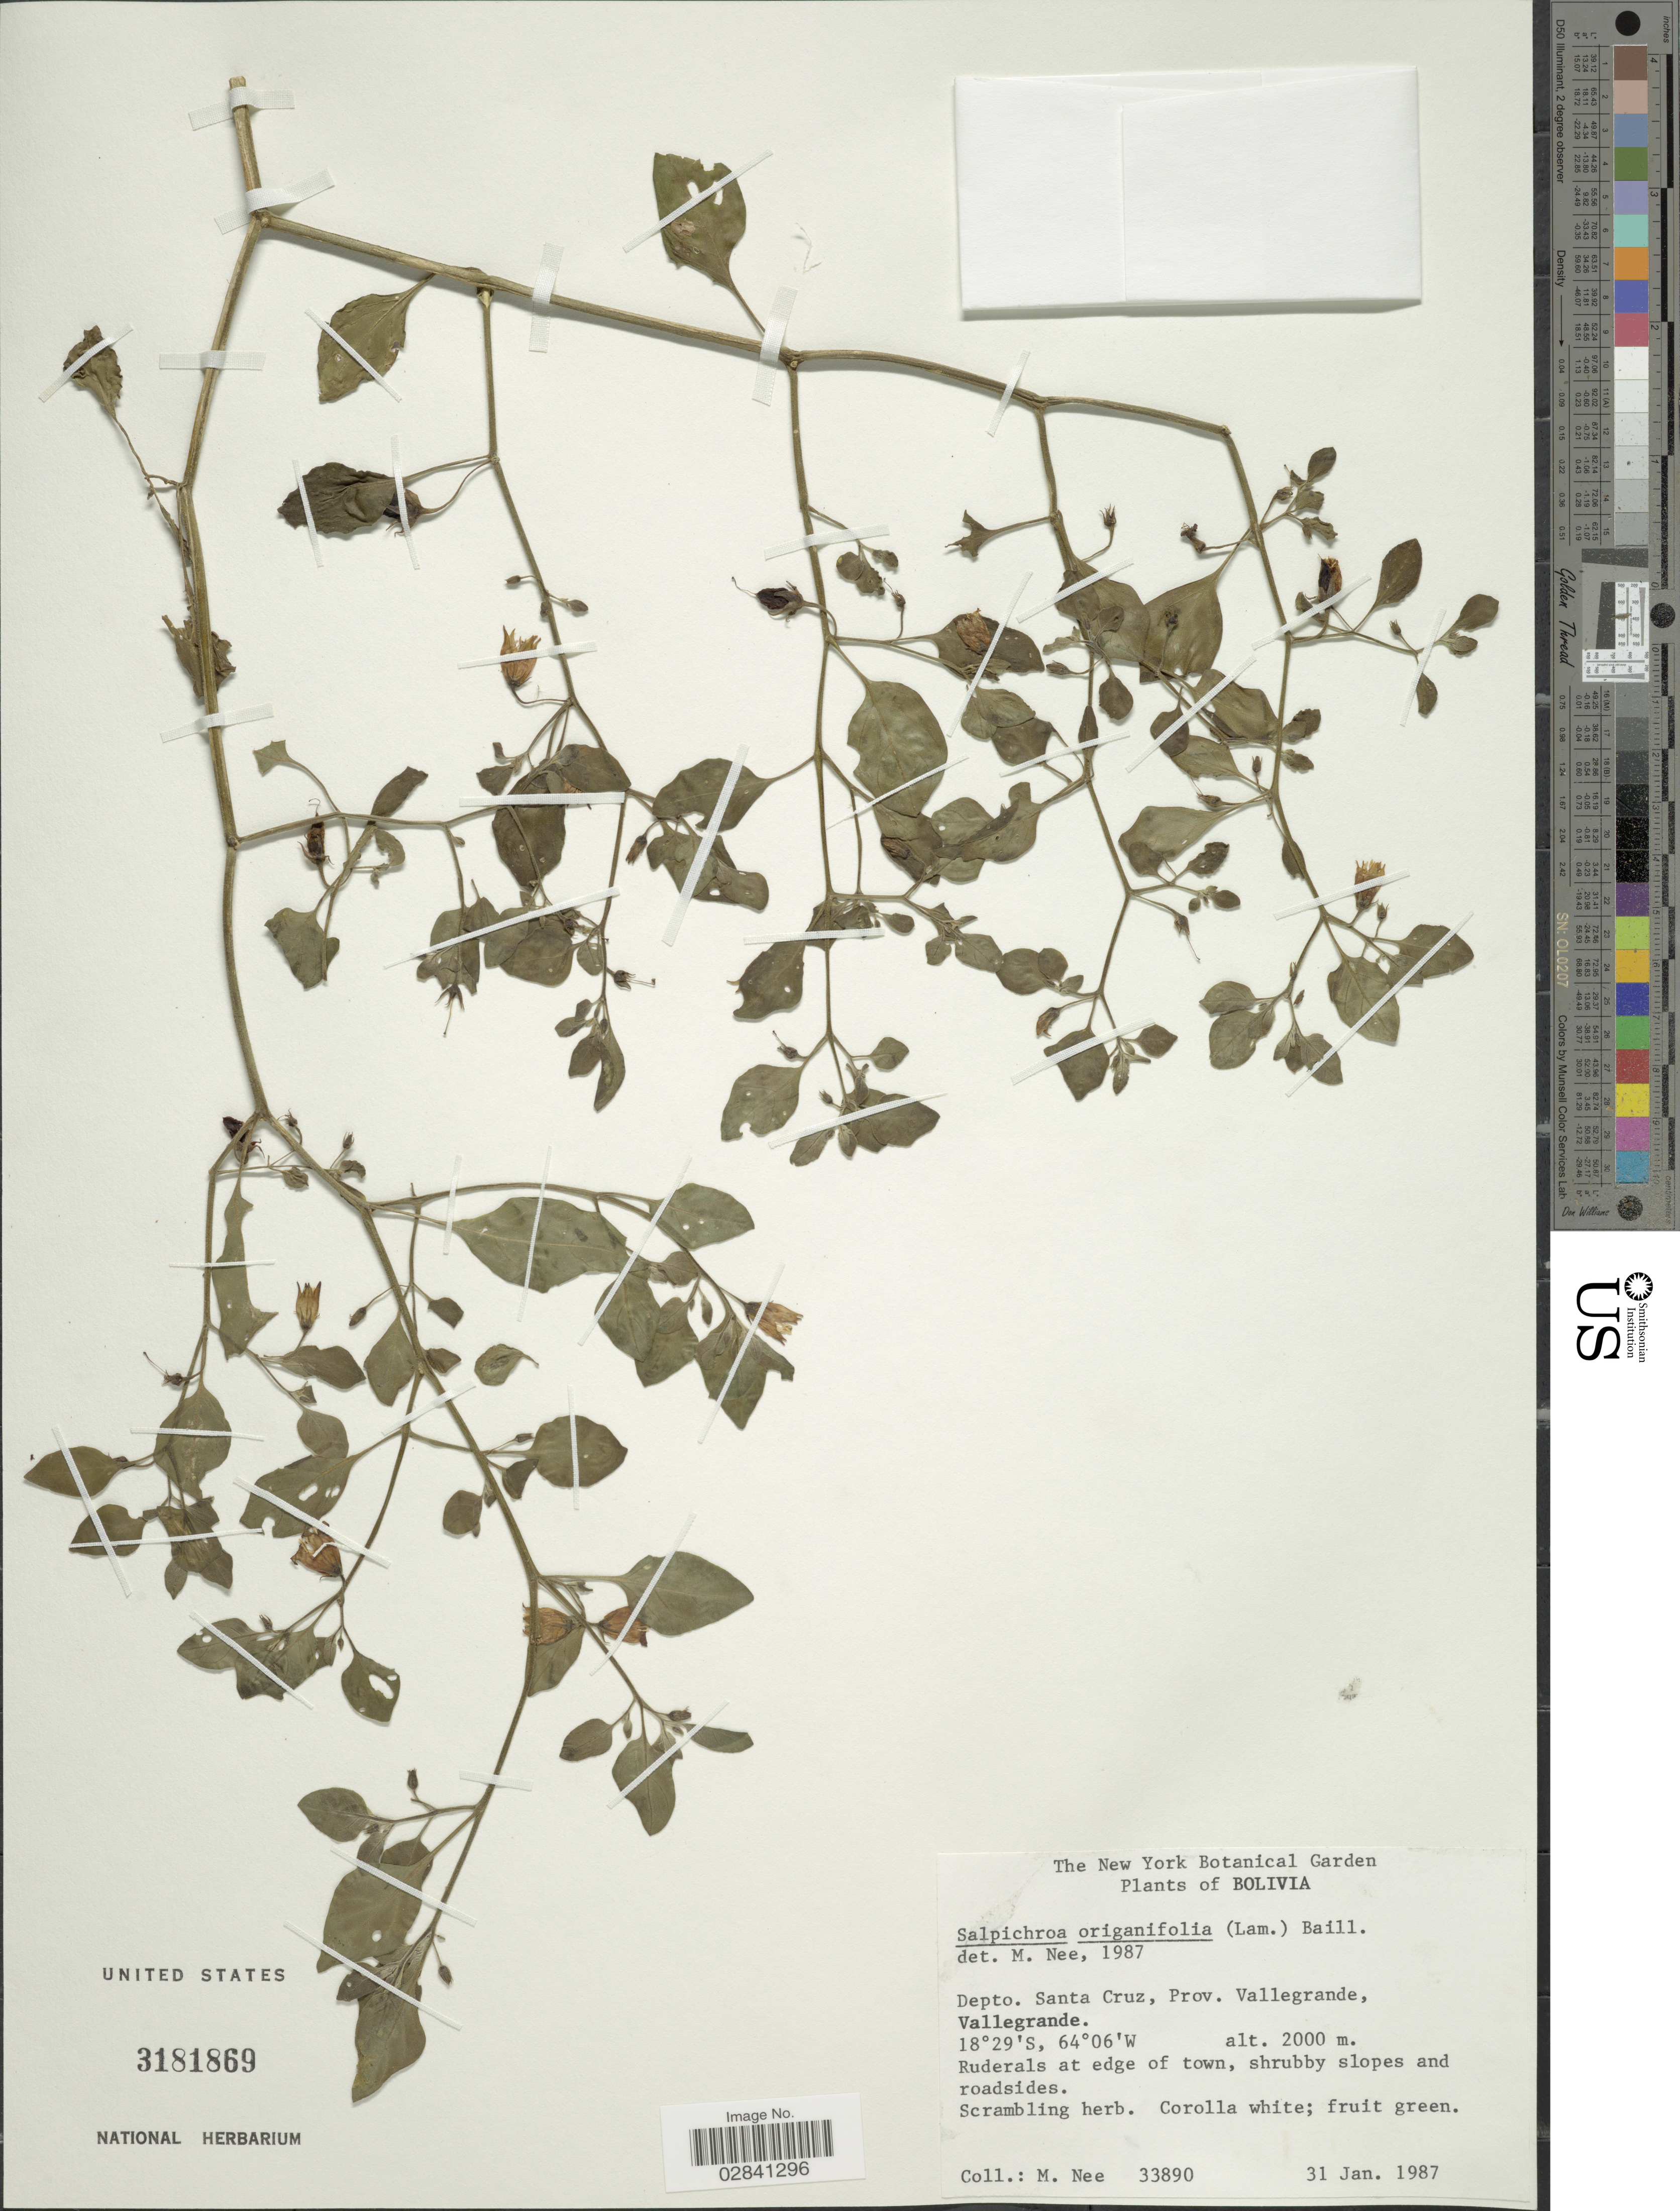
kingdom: Plantae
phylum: Tracheophyta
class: Magnoliopsida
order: Solanales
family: Solanaceae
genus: Salpichroa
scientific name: Salpichroa origanifolia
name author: (Lam.) Baill.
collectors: M. Nee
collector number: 33890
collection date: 1987-01-31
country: Bolivia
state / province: Santa Cruz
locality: Depto. Santa Cruz, Prov. Vallegrande, Vallegrande.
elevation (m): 2000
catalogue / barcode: US 3181869